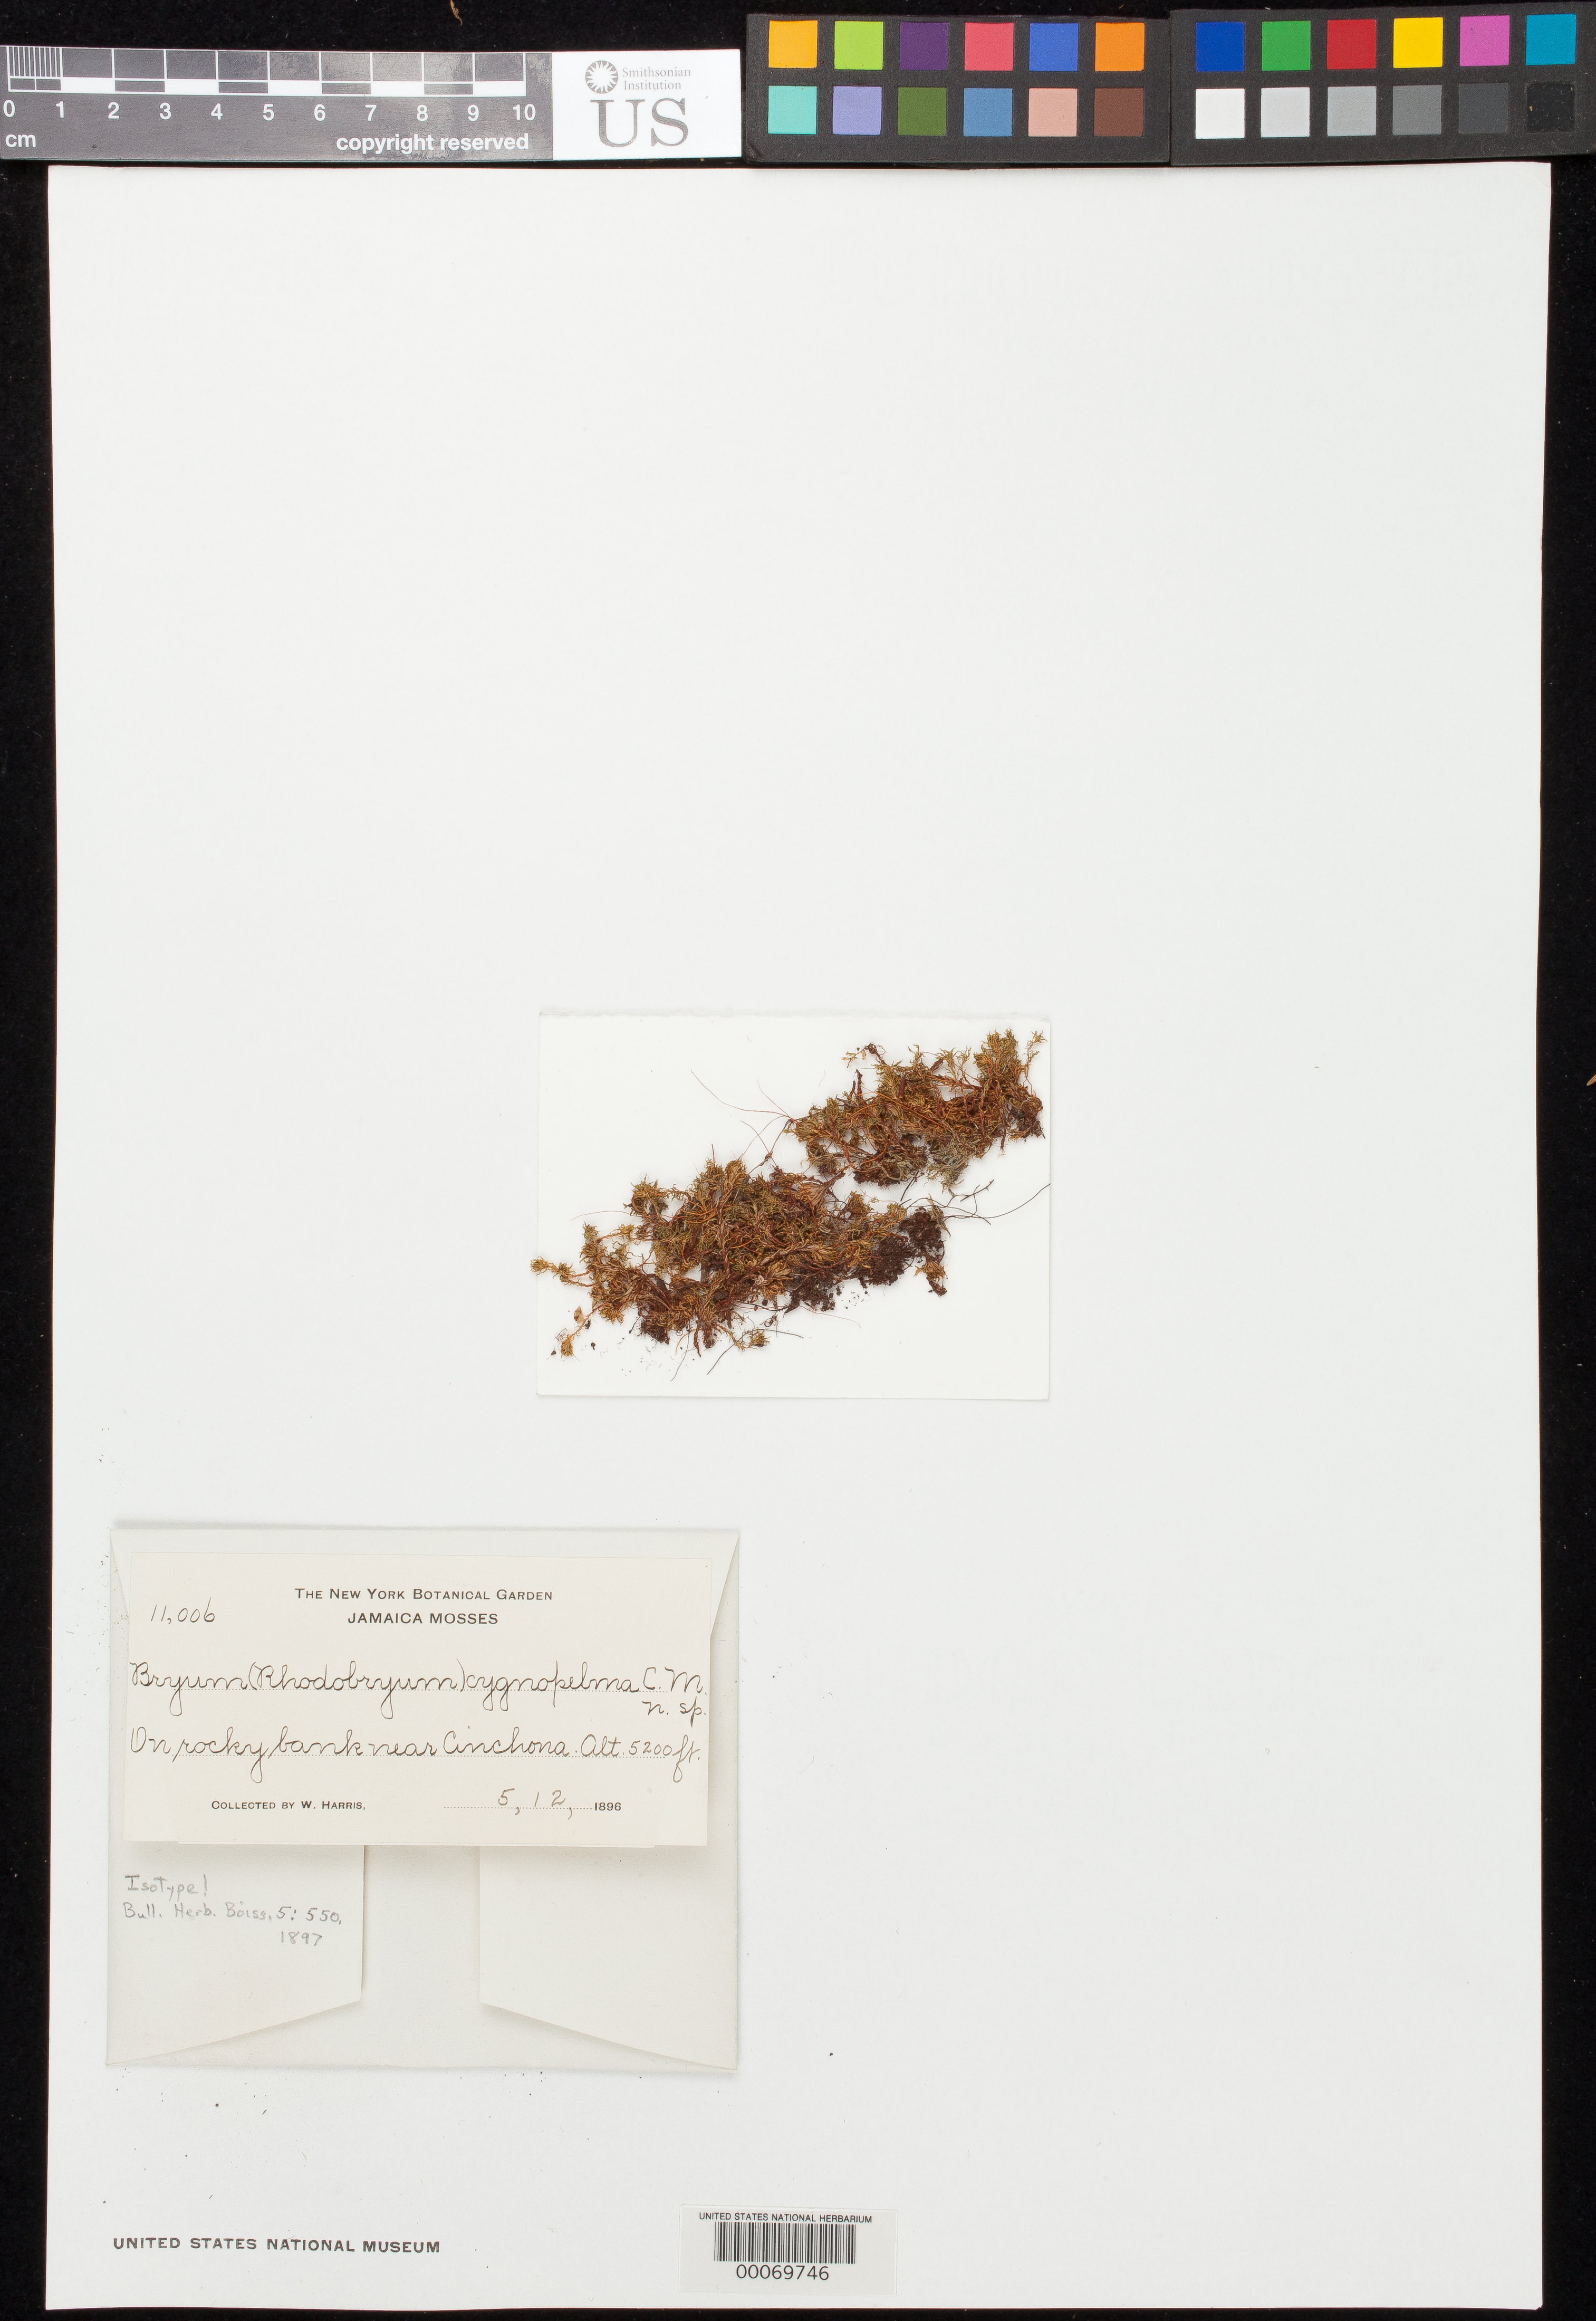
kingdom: Plantae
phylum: Bryophyta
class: Bryopsida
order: Bryales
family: Bryaceae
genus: Bryum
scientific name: Bryum cygnopelma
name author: Müll. Hal.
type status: Isotype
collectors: W. H. Harris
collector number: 11006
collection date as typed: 05 Dec 1896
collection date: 1896-12-05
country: Jamaica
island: Greater Antilles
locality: Cinchona.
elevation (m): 1585